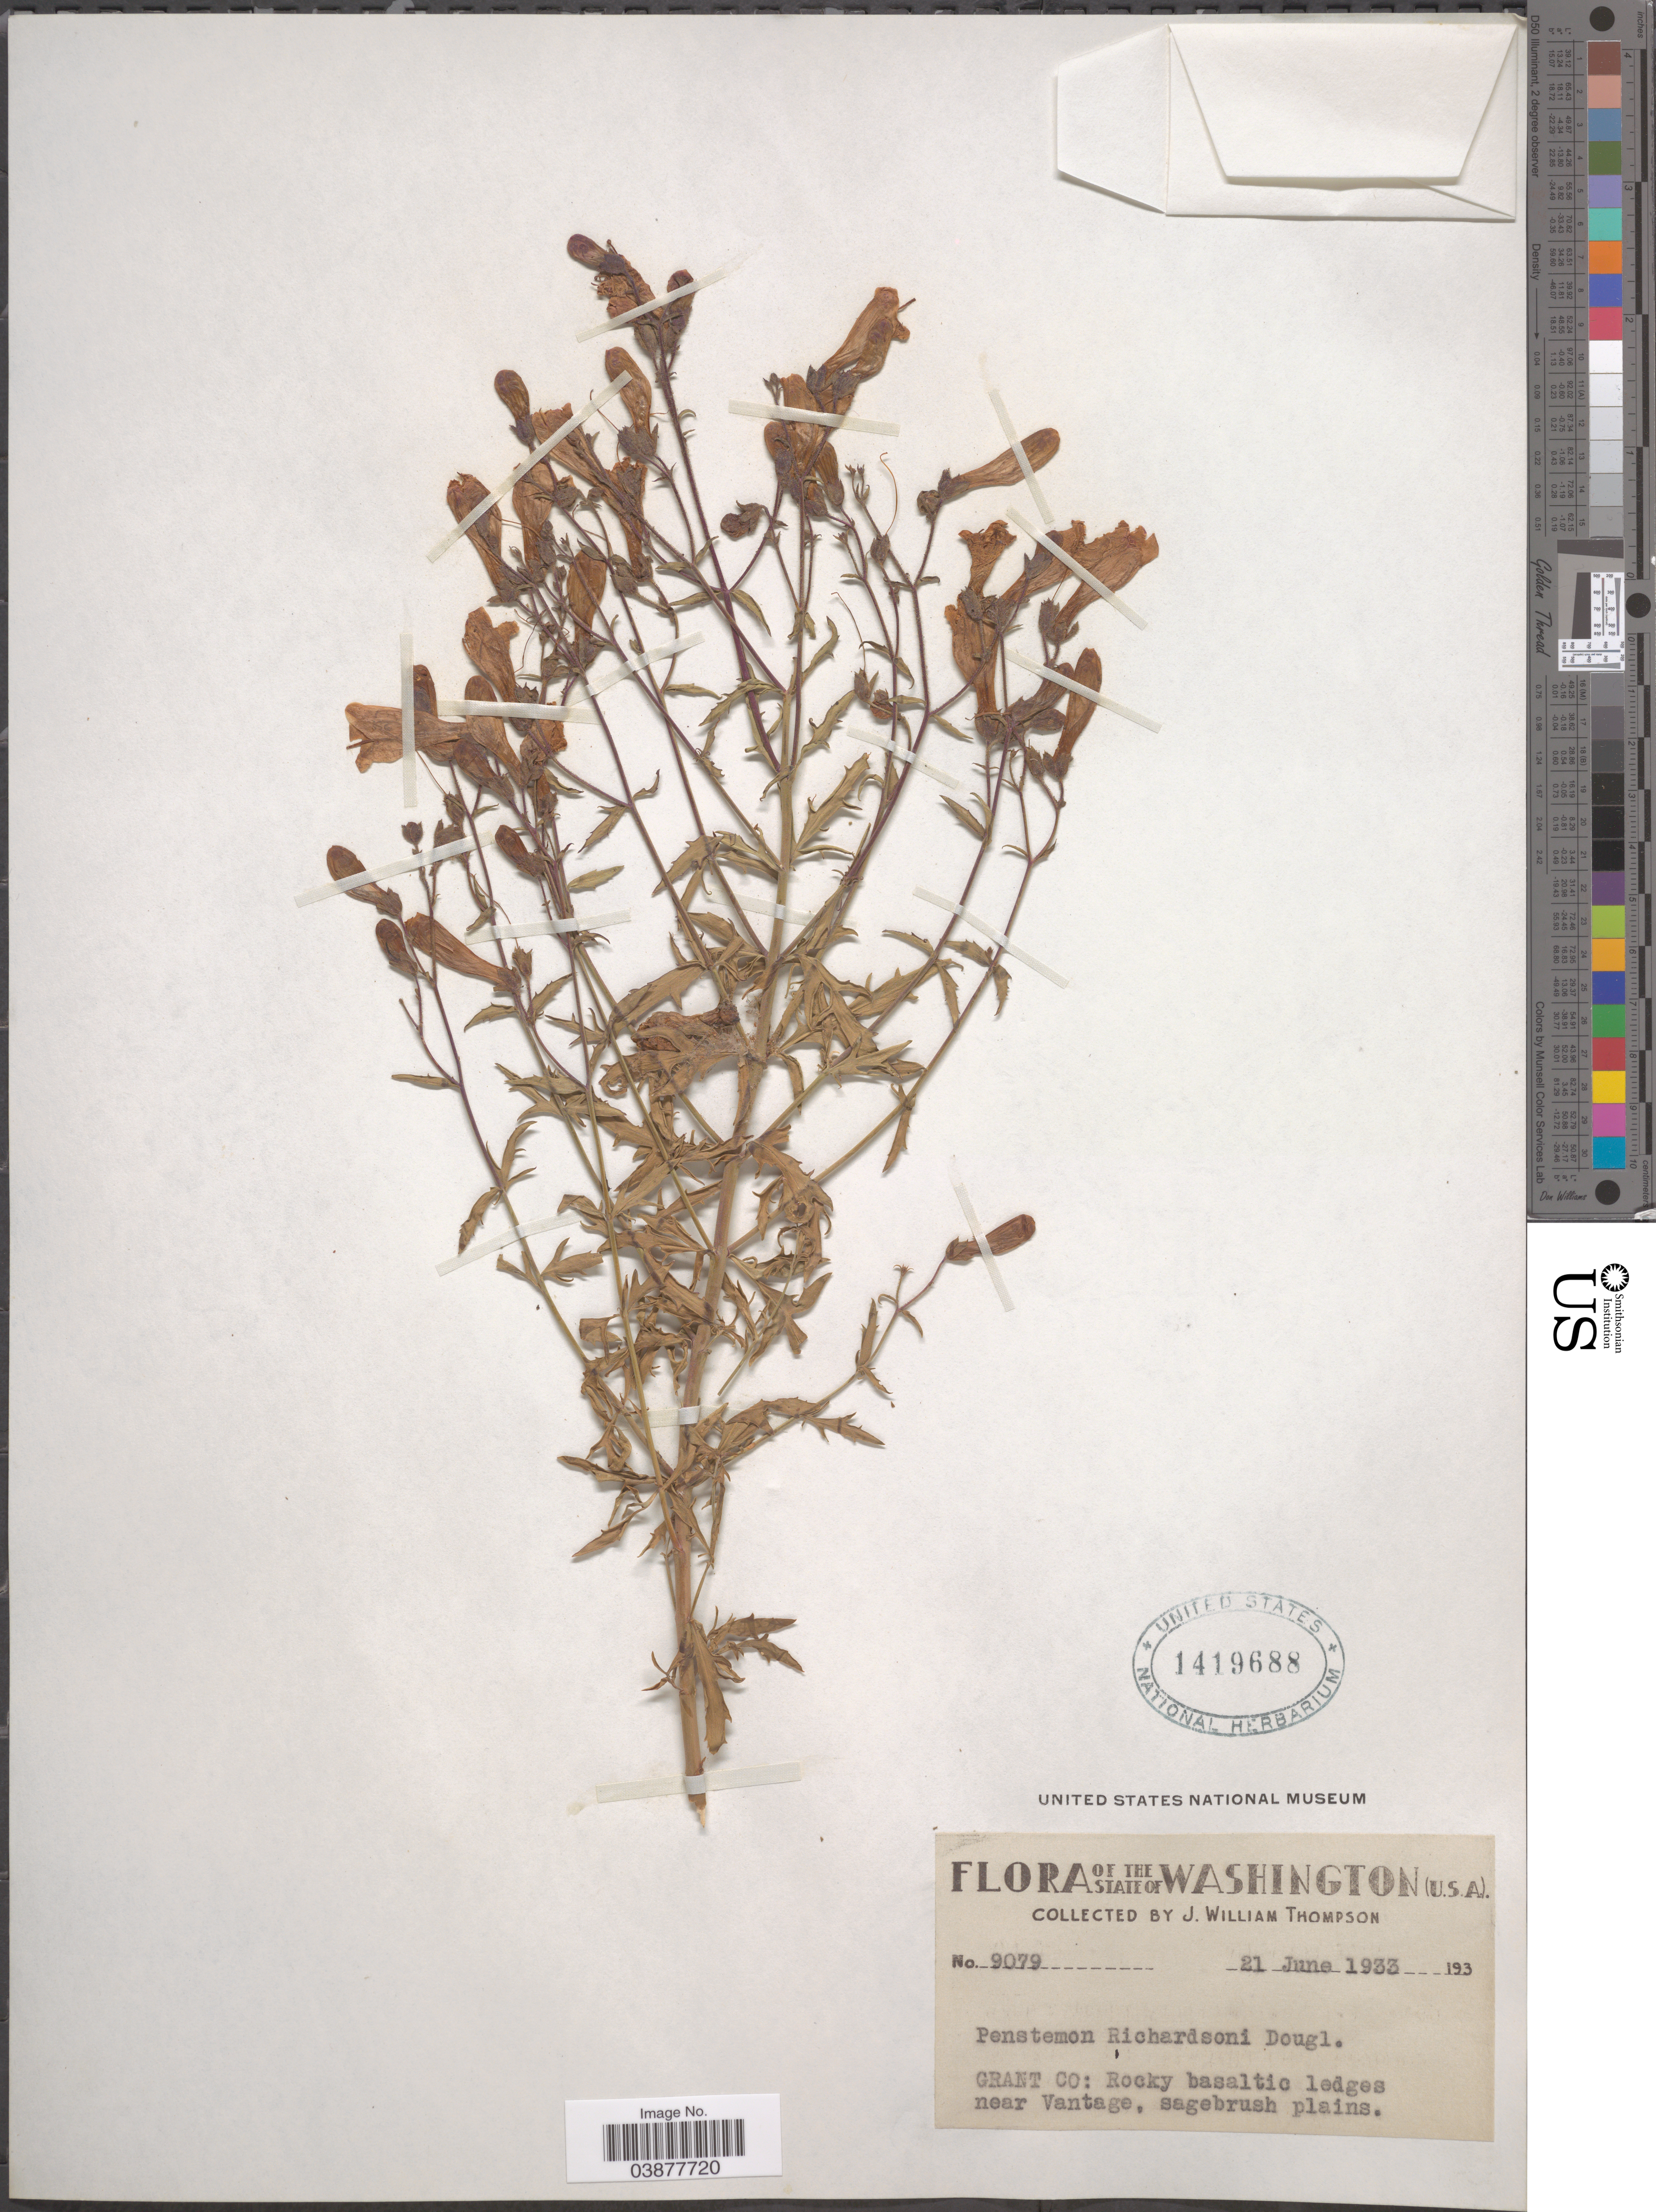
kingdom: Plantae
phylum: Tracheophyta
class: Magnoliopsida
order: Lamiales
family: Plantaginaceae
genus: Penstemon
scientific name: Penstemon richardsonii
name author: Douglas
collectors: J. W. Thompson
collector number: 9079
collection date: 1933-06-21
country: United States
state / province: Washington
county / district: Grant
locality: Grant Co: Rocky basaltic ledges near Vantage, sagebrush plains.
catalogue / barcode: US 1419688